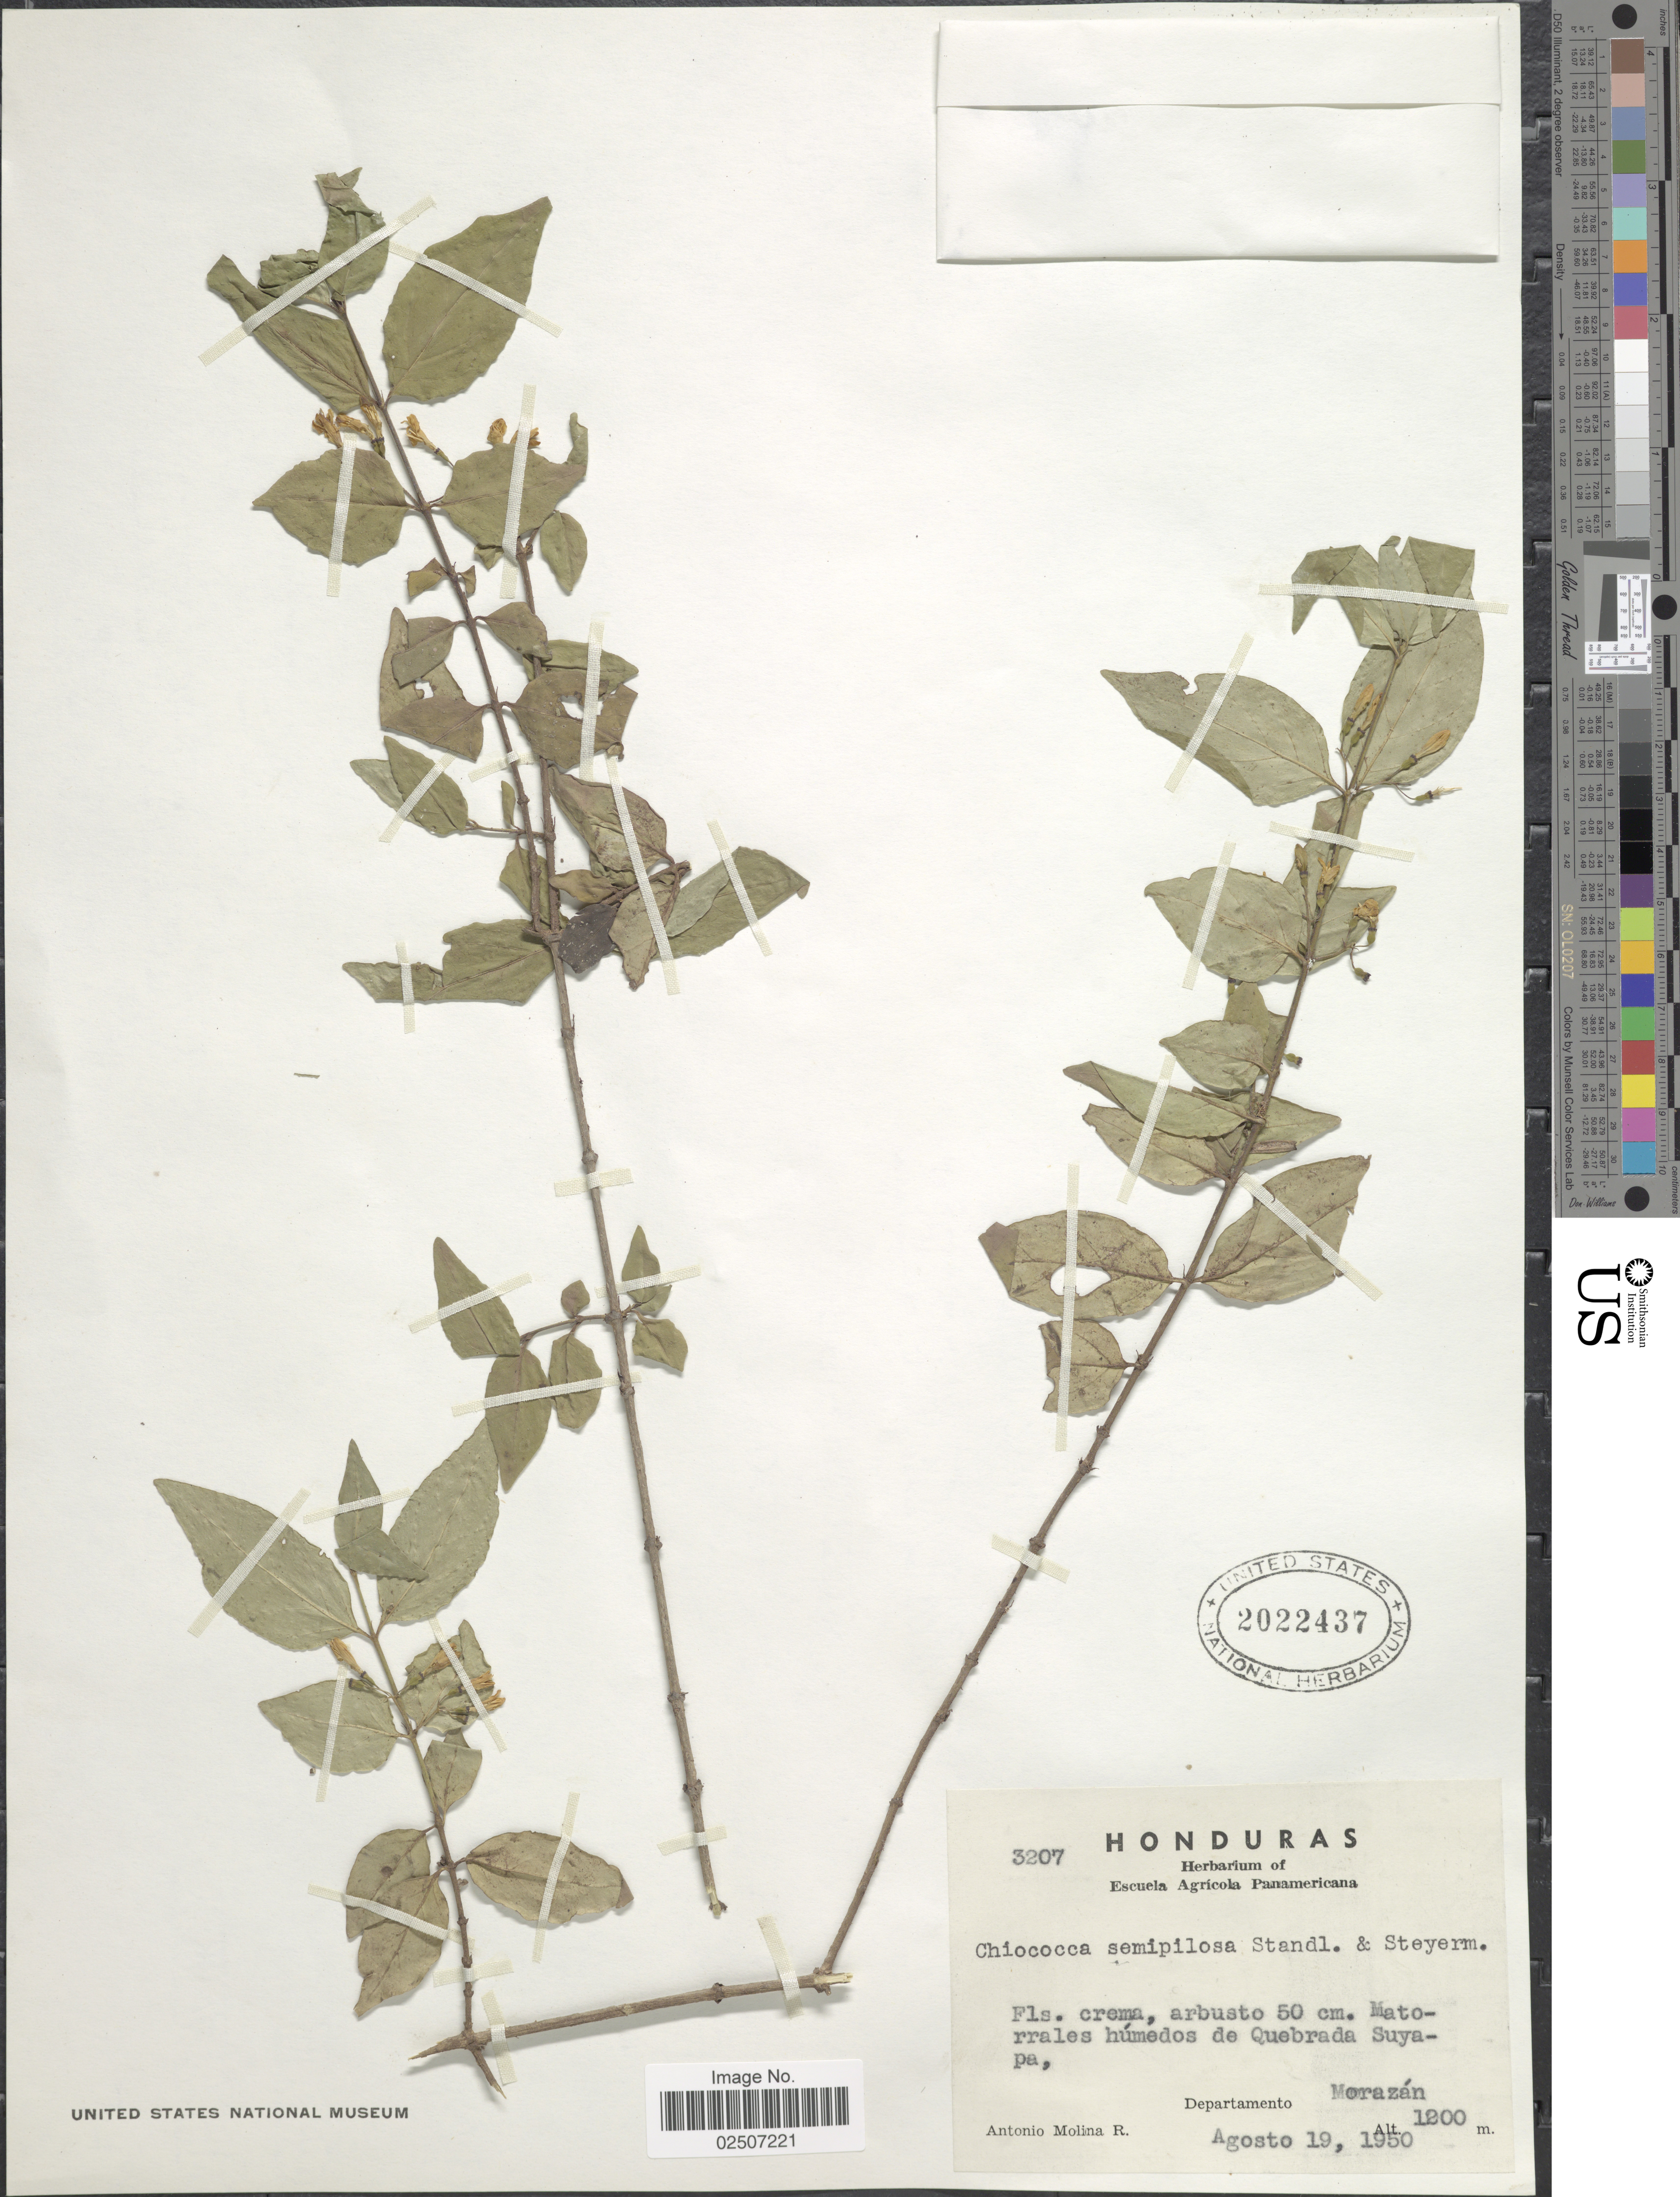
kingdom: Plantae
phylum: Tracheophyta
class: Magnoliopsida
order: Gentianales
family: Rubiaceae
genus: Chiococca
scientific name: Chiococca semipilosa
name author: Standl. & Steyerm.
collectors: A. Molina R.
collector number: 3207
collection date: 1950-08-19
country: Honduras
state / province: Fco. Morazán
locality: Matorrales humedos de Quebrada Suyapa, Departamento Morazan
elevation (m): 1200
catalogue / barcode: US 2022437